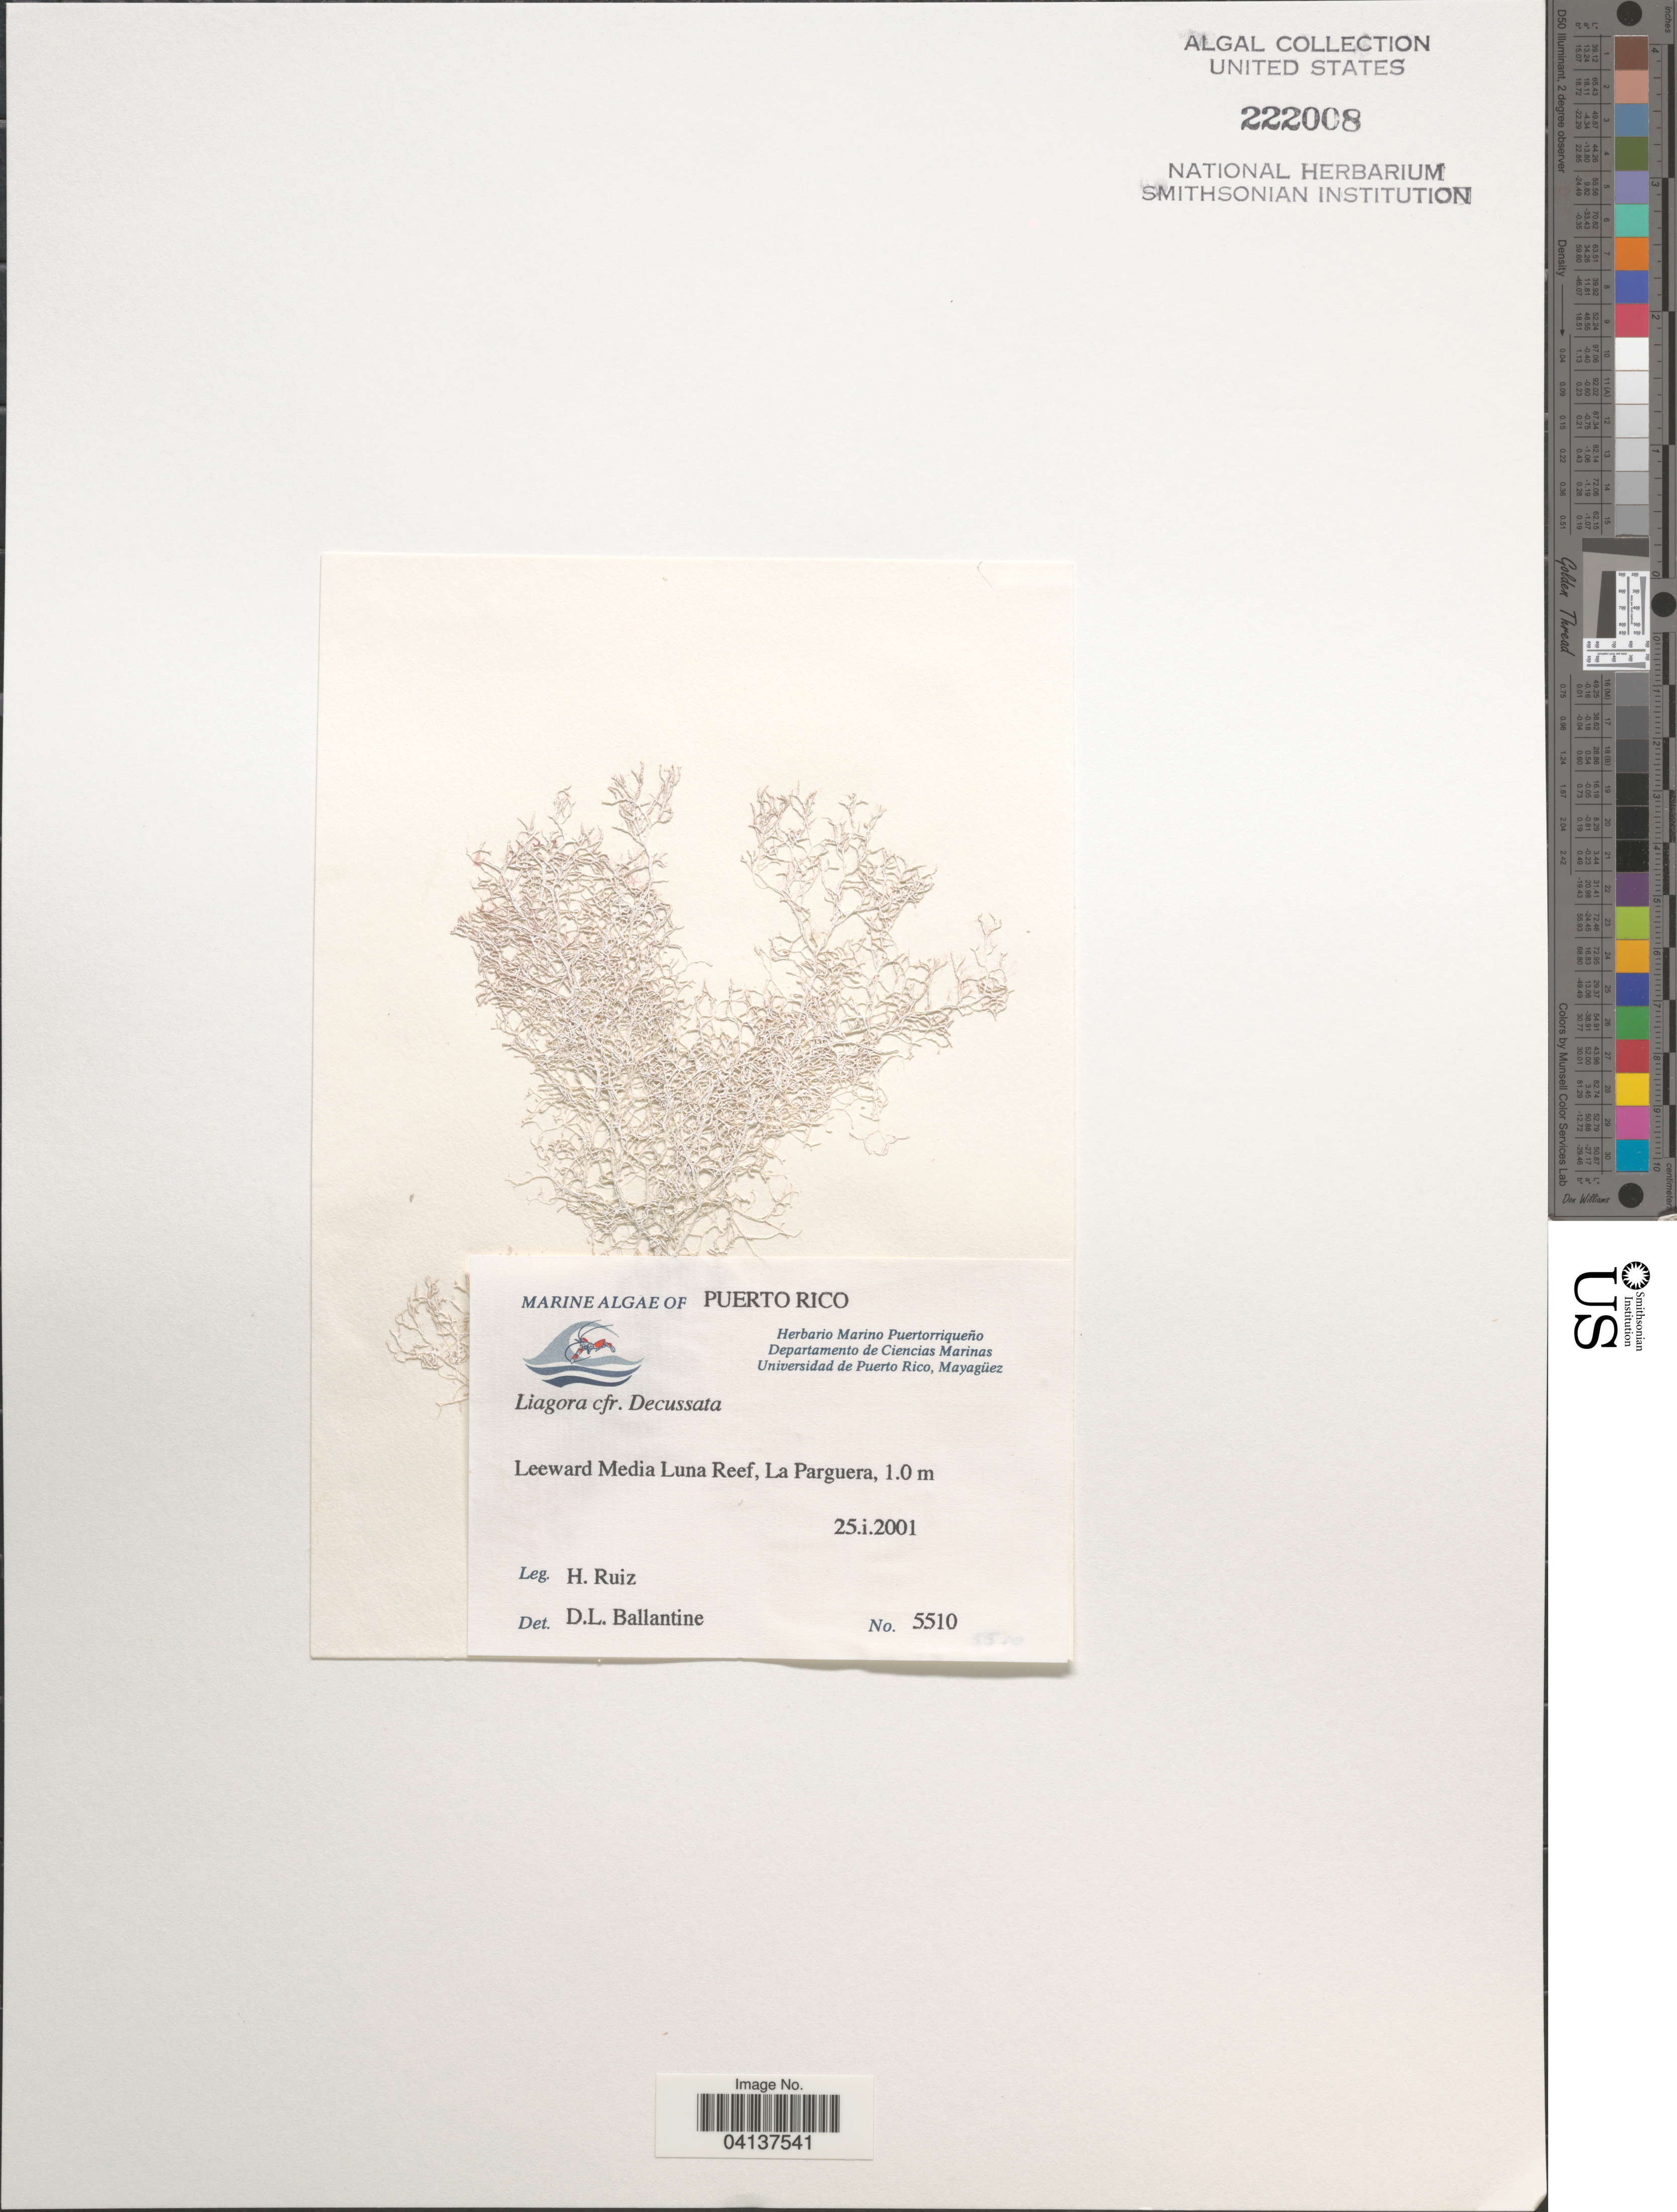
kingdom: Plantae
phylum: Rhodophyta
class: Florideophyceae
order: Nemaliales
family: Liagoraceae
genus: Liagora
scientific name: Liagora albicans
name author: J.V.Lamouroux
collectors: H. Ruiz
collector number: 5510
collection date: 2001-01-25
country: Puerto Rico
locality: Leeward Media Luna Reef, La Parguera.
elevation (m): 1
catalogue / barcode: US 222008